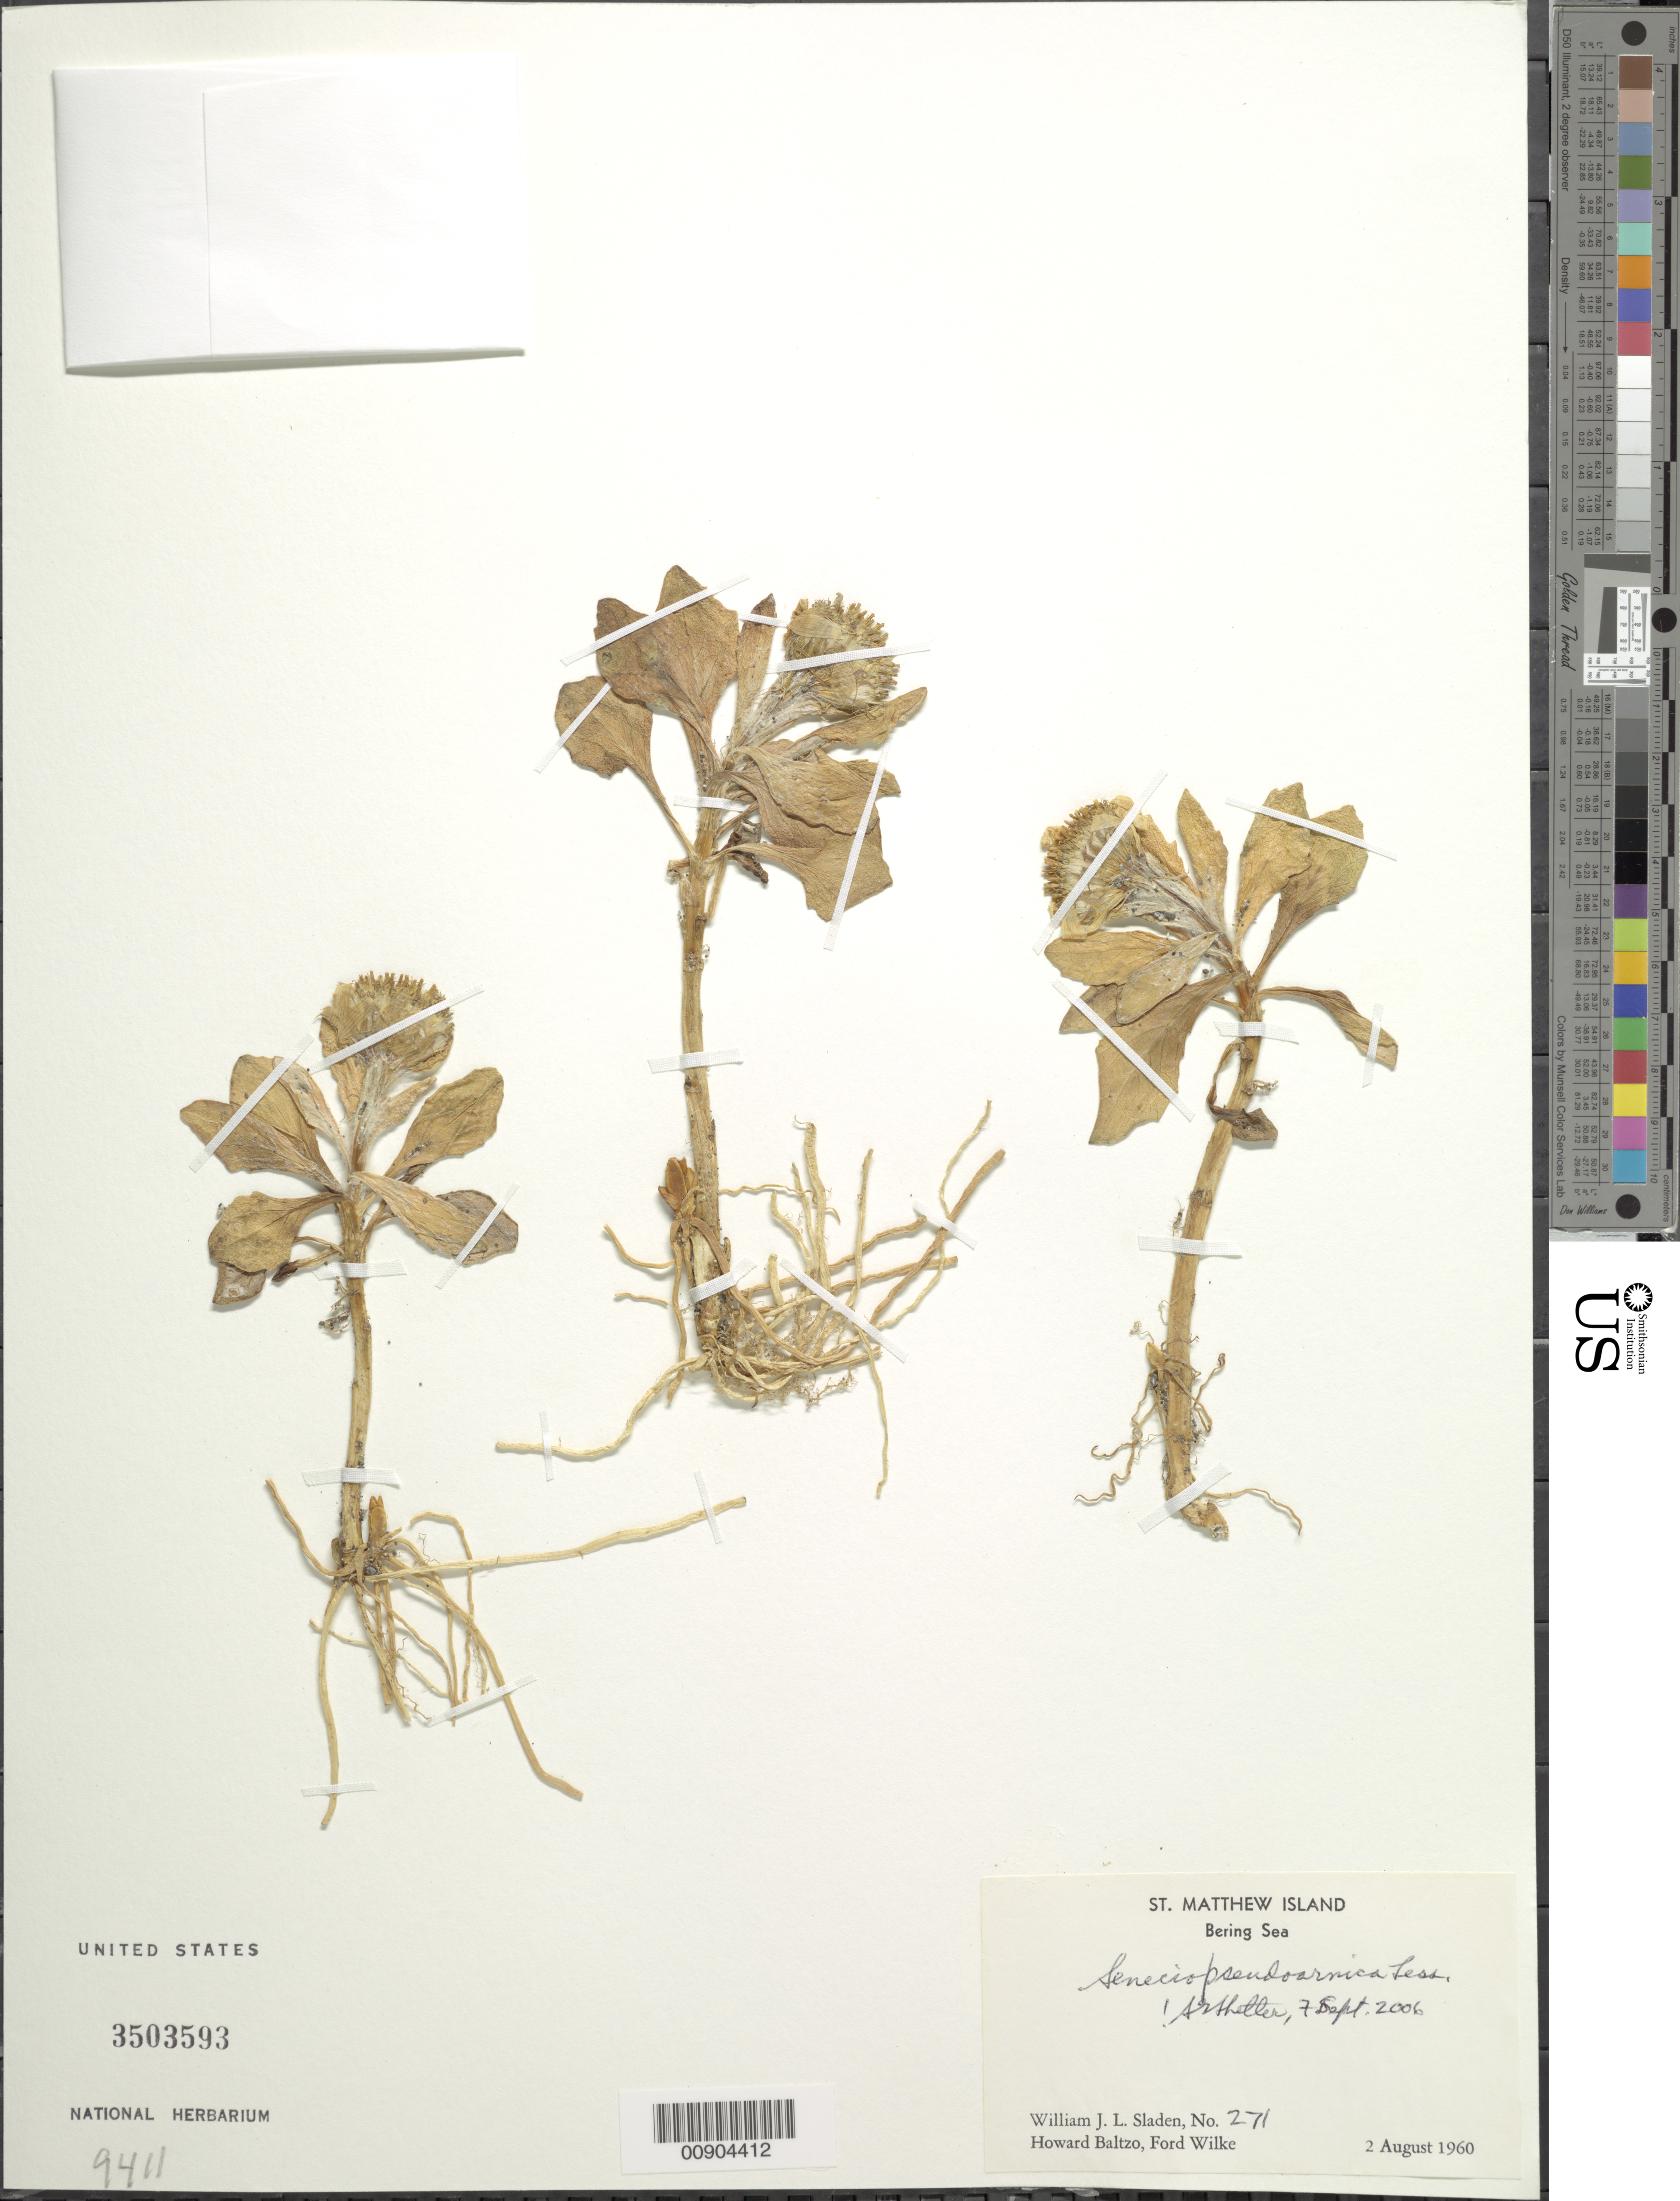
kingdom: Plantae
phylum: Tracheophyta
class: Magnoliopsida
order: Asterales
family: Asteraceae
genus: Senecio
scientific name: Senecio pseudoarnica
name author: Less.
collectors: W. Sladen, H. Baltzo & F. Wilke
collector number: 271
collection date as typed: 02 Aug 1960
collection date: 1960-08-02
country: United States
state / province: Alaska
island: St. Matthew Island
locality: St. Matthew Island, Bering Sea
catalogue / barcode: US 3503593